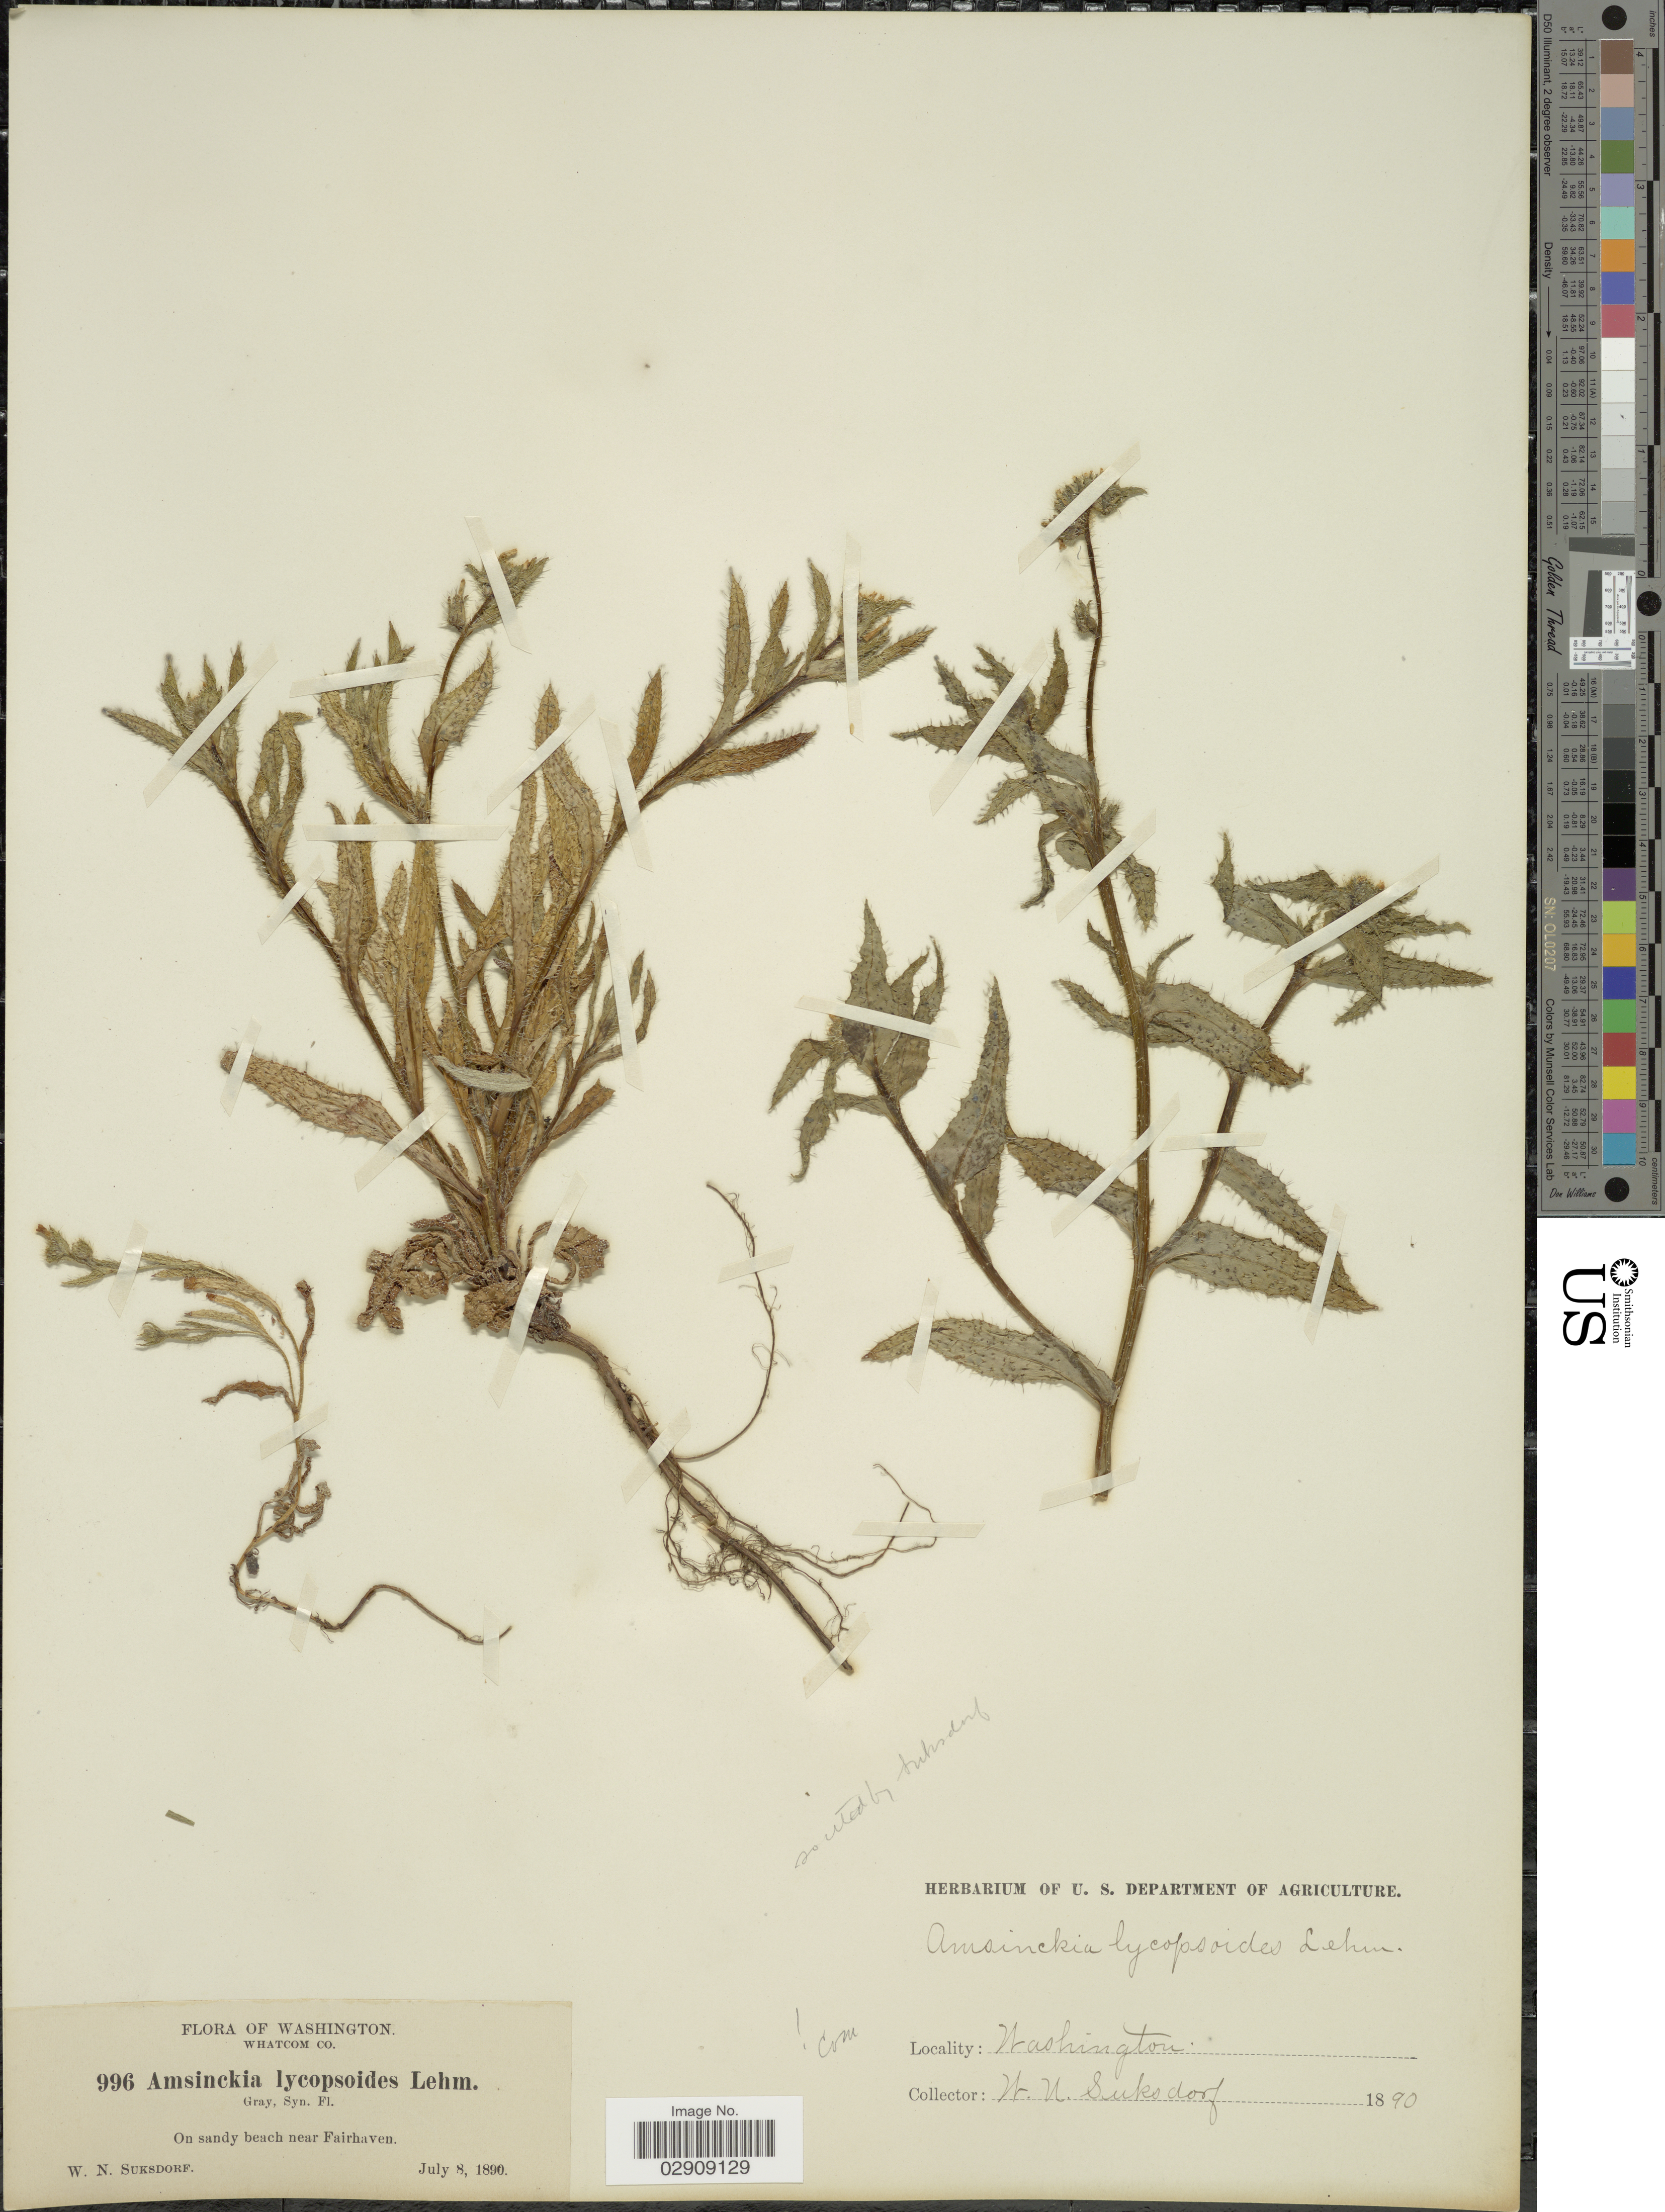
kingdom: Plantae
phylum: Tracheophyta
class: Magnoliopsida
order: Boraginales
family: Boraginaceae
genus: Amsinckia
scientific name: Amsinckia lycopsoides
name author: Lehm.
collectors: W. N. Suksdorf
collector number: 996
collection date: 1890-07-08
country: United States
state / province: Washington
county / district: Whatcom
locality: Whatcom Co. On sandy beach near Fairhaven.